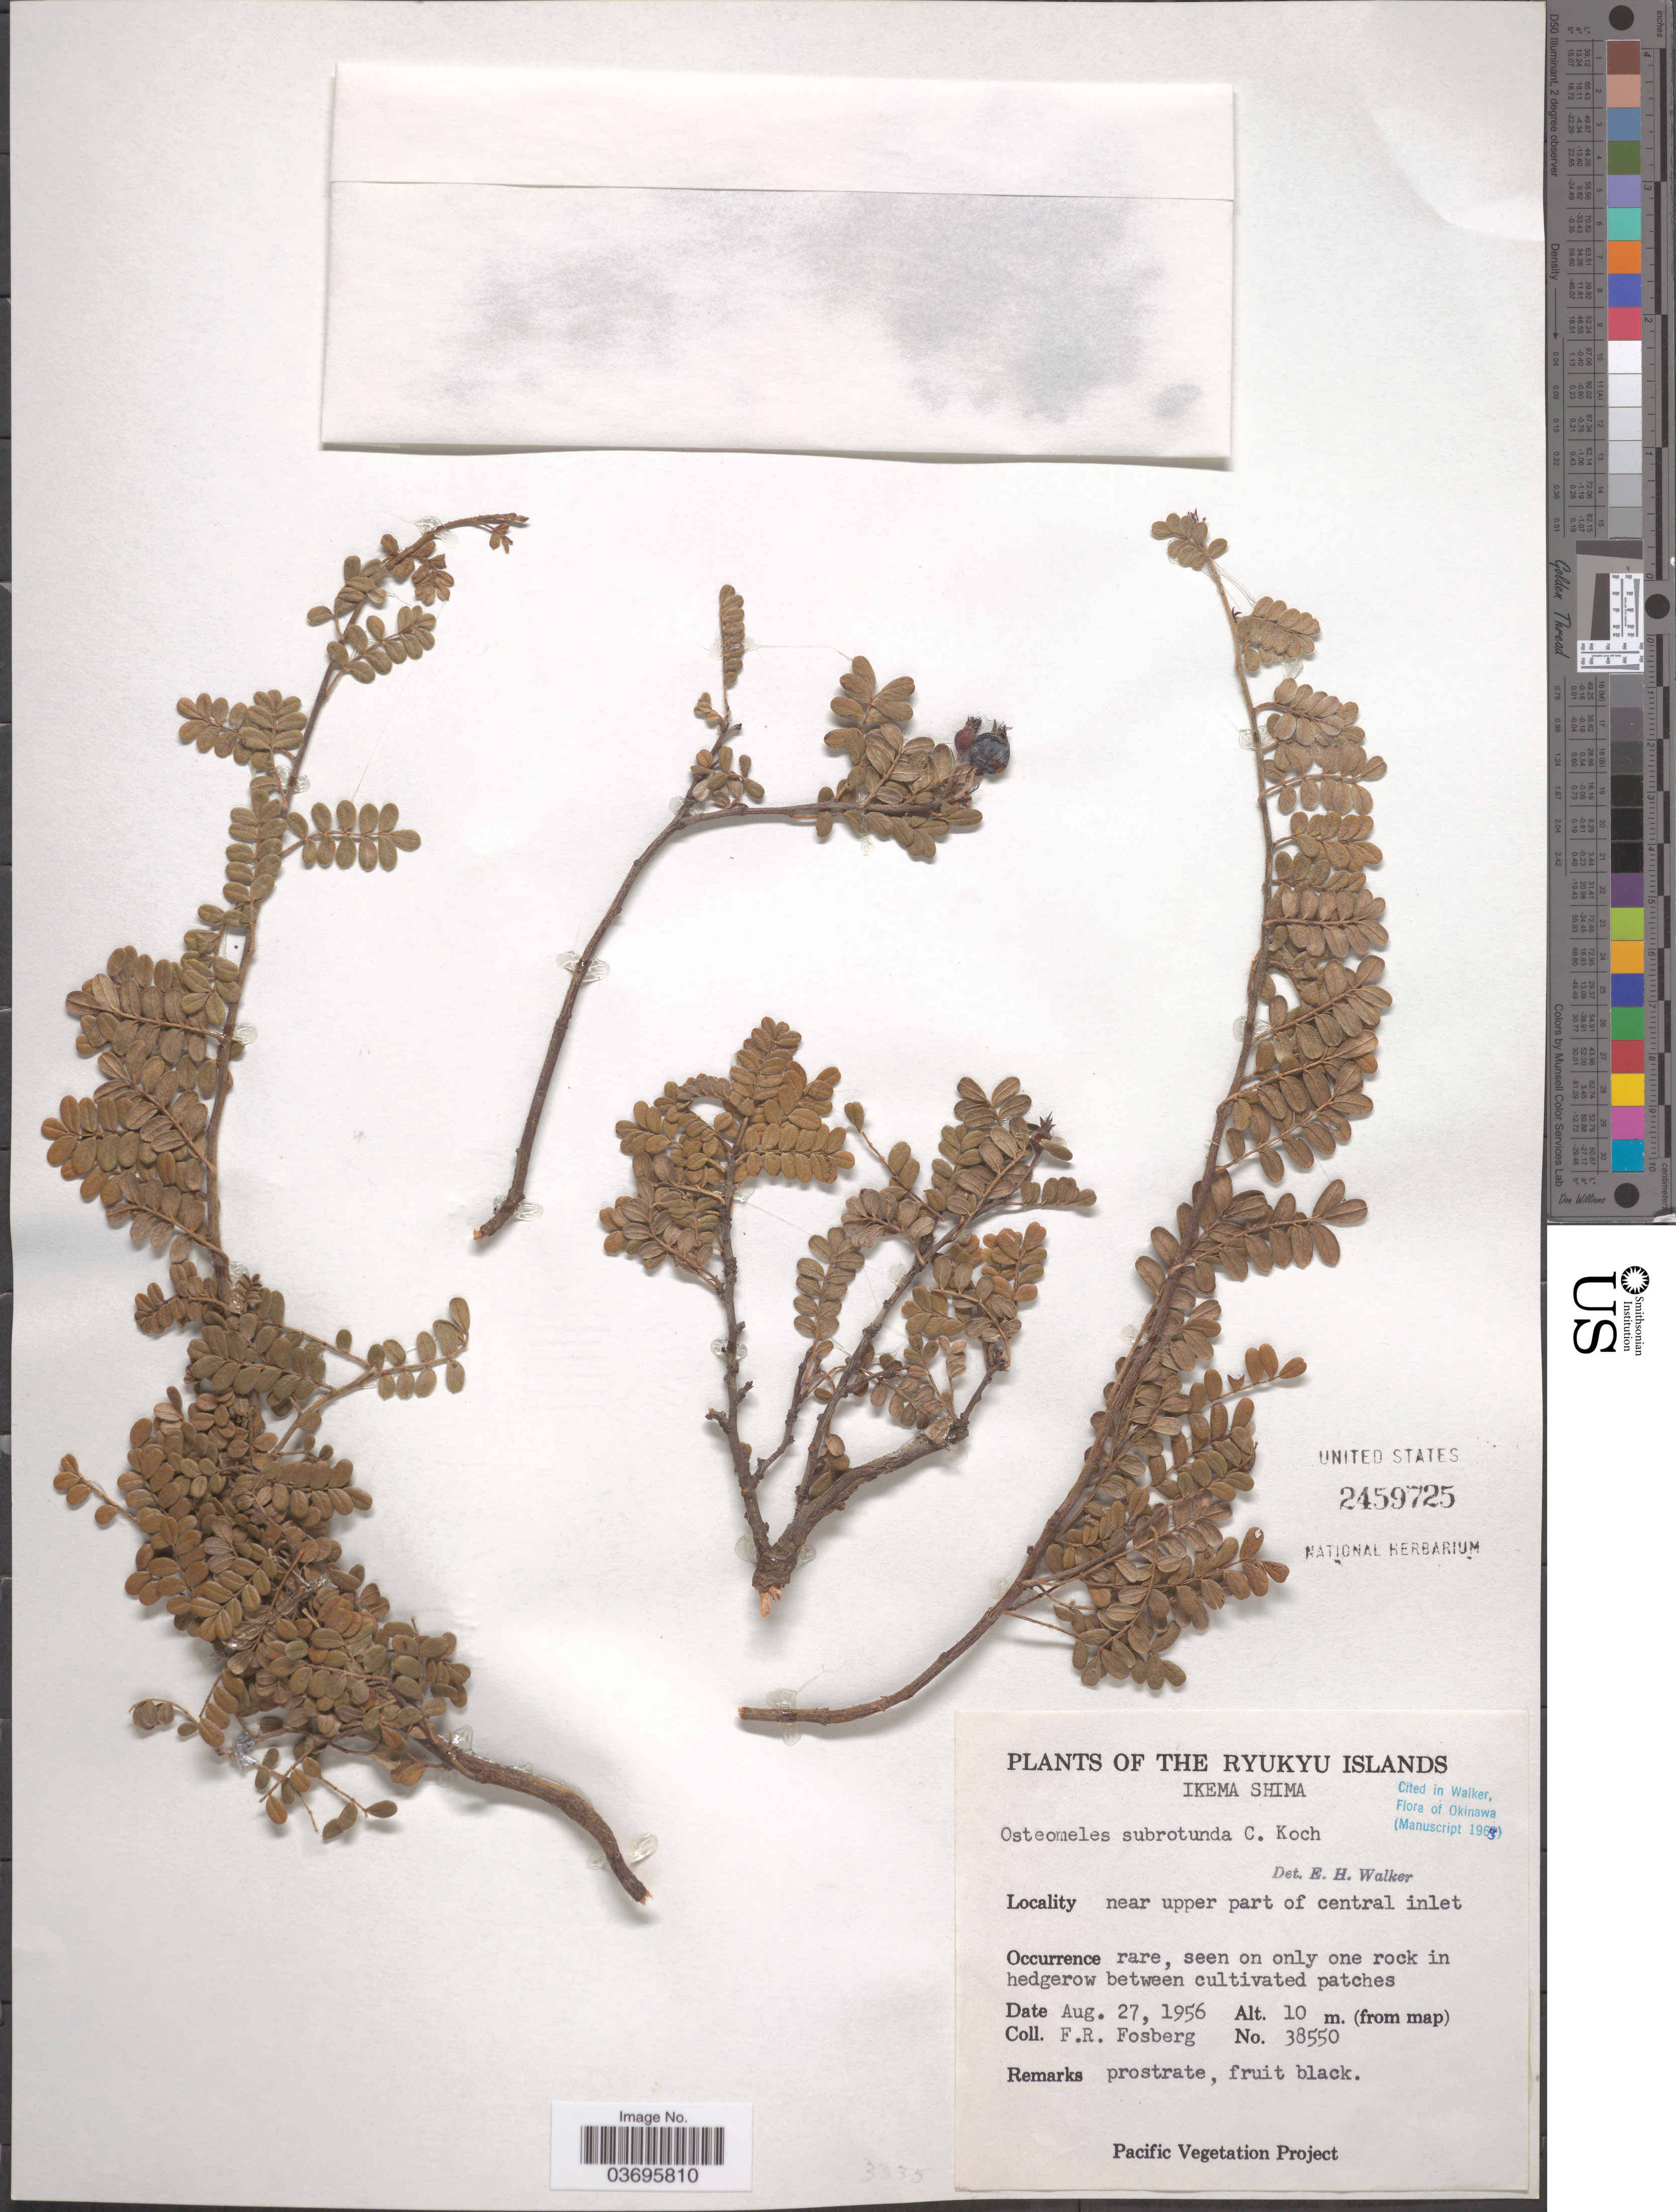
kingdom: Plantae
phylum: Tracheophyta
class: Magnoliopsida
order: Rosales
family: Rosaceae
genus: Osteomeles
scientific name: Osteomeles subrotunda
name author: K. Koch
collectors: F. R. Fosberg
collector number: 38550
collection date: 1956-08-27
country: Japan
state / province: Okinawa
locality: The Ryukyu Islands. Ikema Shima. Near upper part of central inlet.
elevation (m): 10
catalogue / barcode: US 2459725